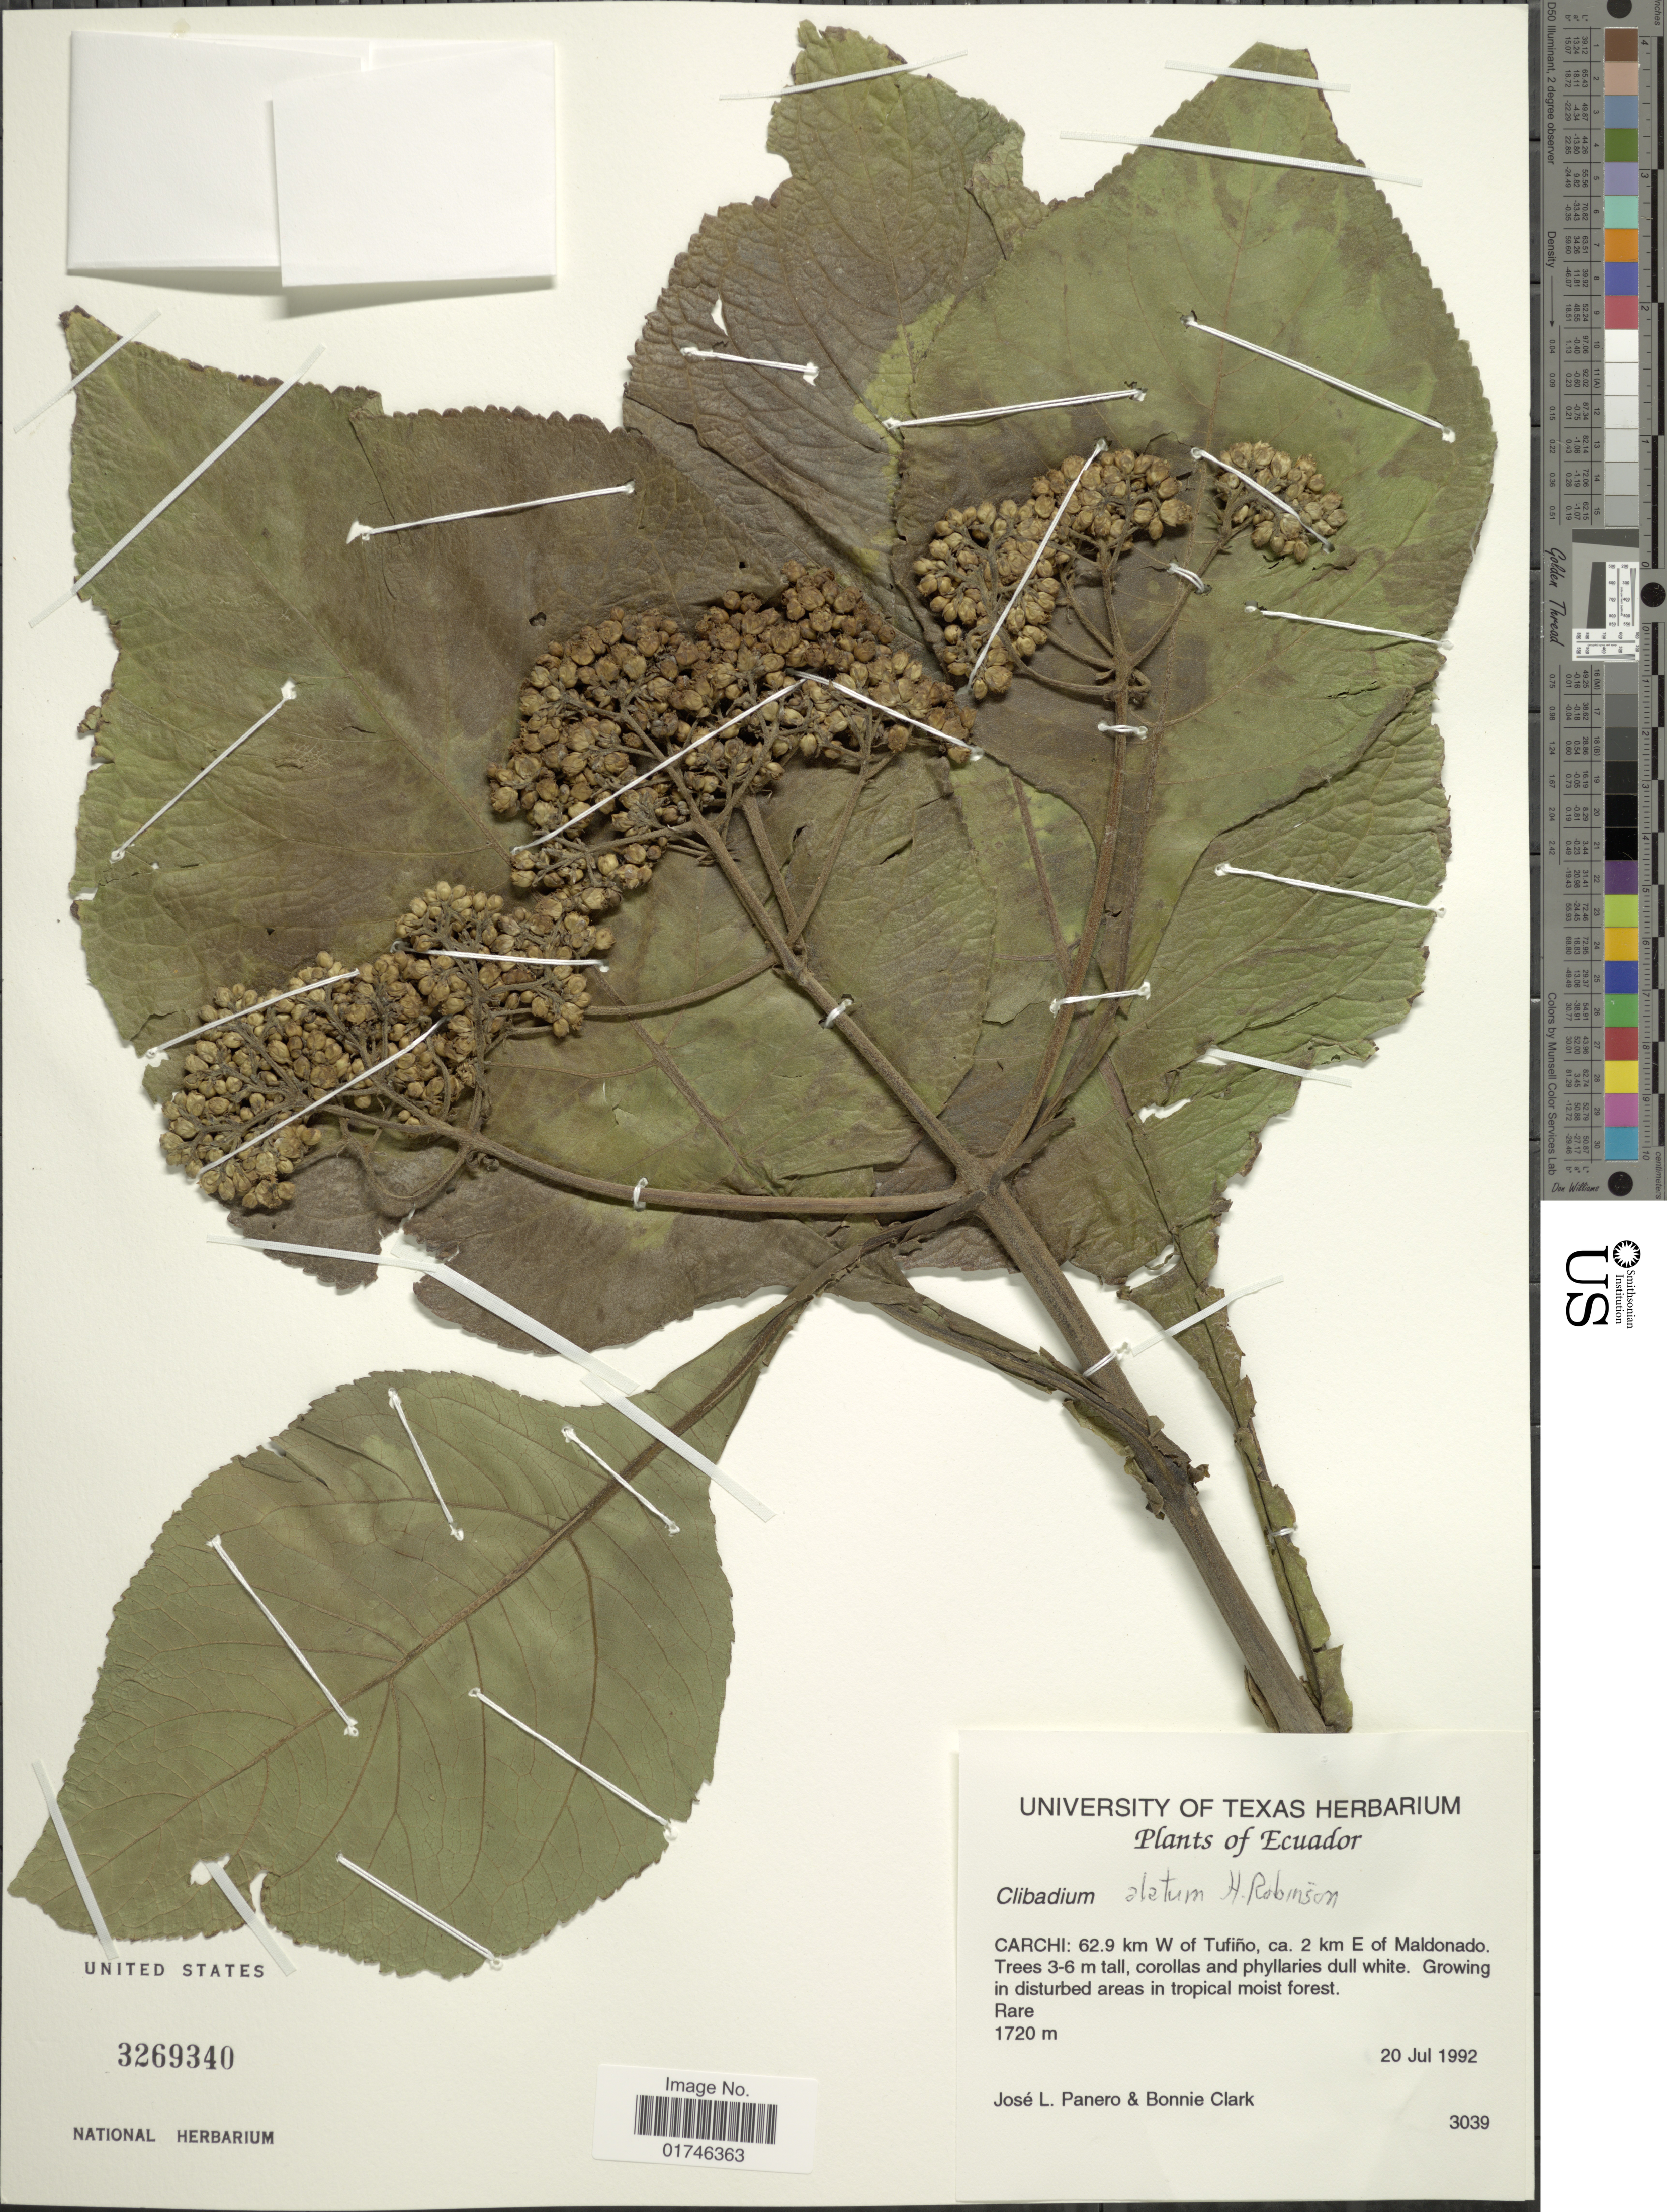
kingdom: Plantae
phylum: Tracheophyta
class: Magnoliopsida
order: Asterales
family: Asteraceae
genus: Clibadium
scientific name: Clibadium alatum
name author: H. Rob.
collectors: J. L. Panero & B. Clark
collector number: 3039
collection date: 1992-07-20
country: Ecuador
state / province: Carchi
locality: Carchi: 62.9 km W of Tufino, ca. 2 km E of Maldonado.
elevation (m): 1720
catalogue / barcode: US 3269340